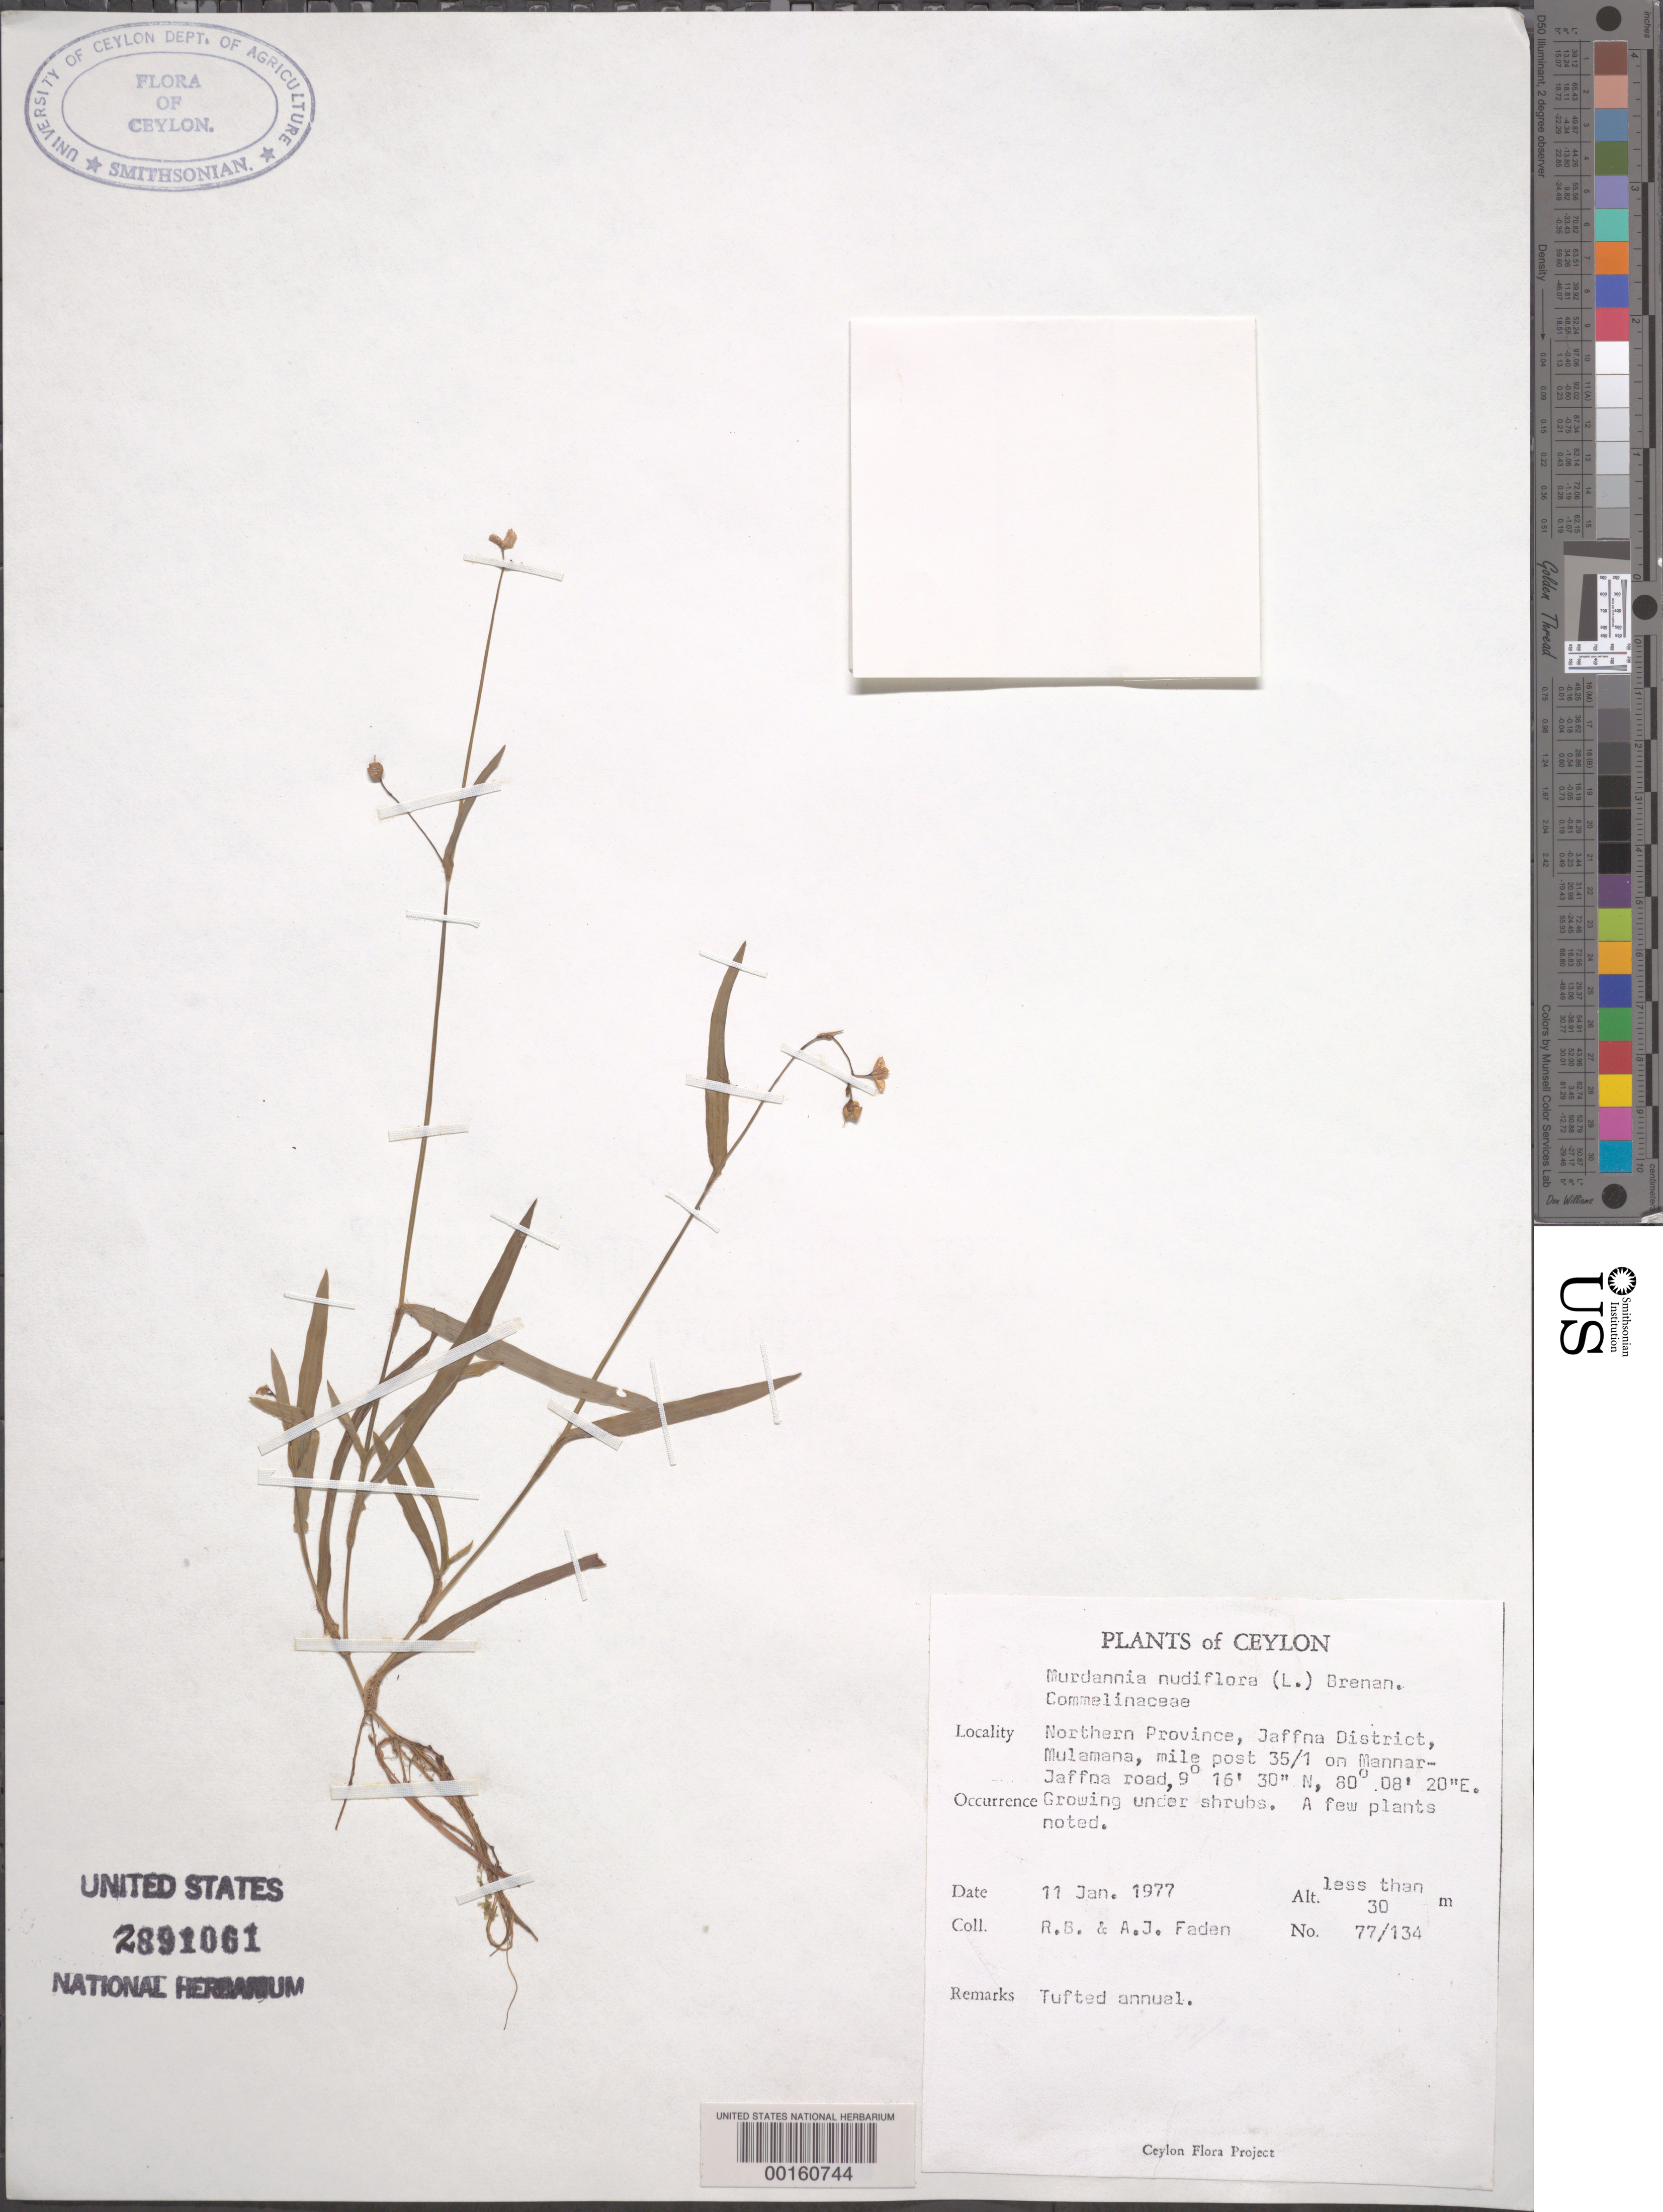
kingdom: Plantae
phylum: Tracheophyta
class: Liliopsida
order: Commelinales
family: Commelinaceae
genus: Murdannia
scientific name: Murdannia nudiflora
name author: (L.) Brenan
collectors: R. B. Faden & A. J. Faden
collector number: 77/134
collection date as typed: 11 Jan 1977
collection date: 1977-01-11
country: Sri Lanka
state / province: Northern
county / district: Jaffna Dist.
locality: Mulamana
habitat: Under shrubs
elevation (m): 25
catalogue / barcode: US 2891061